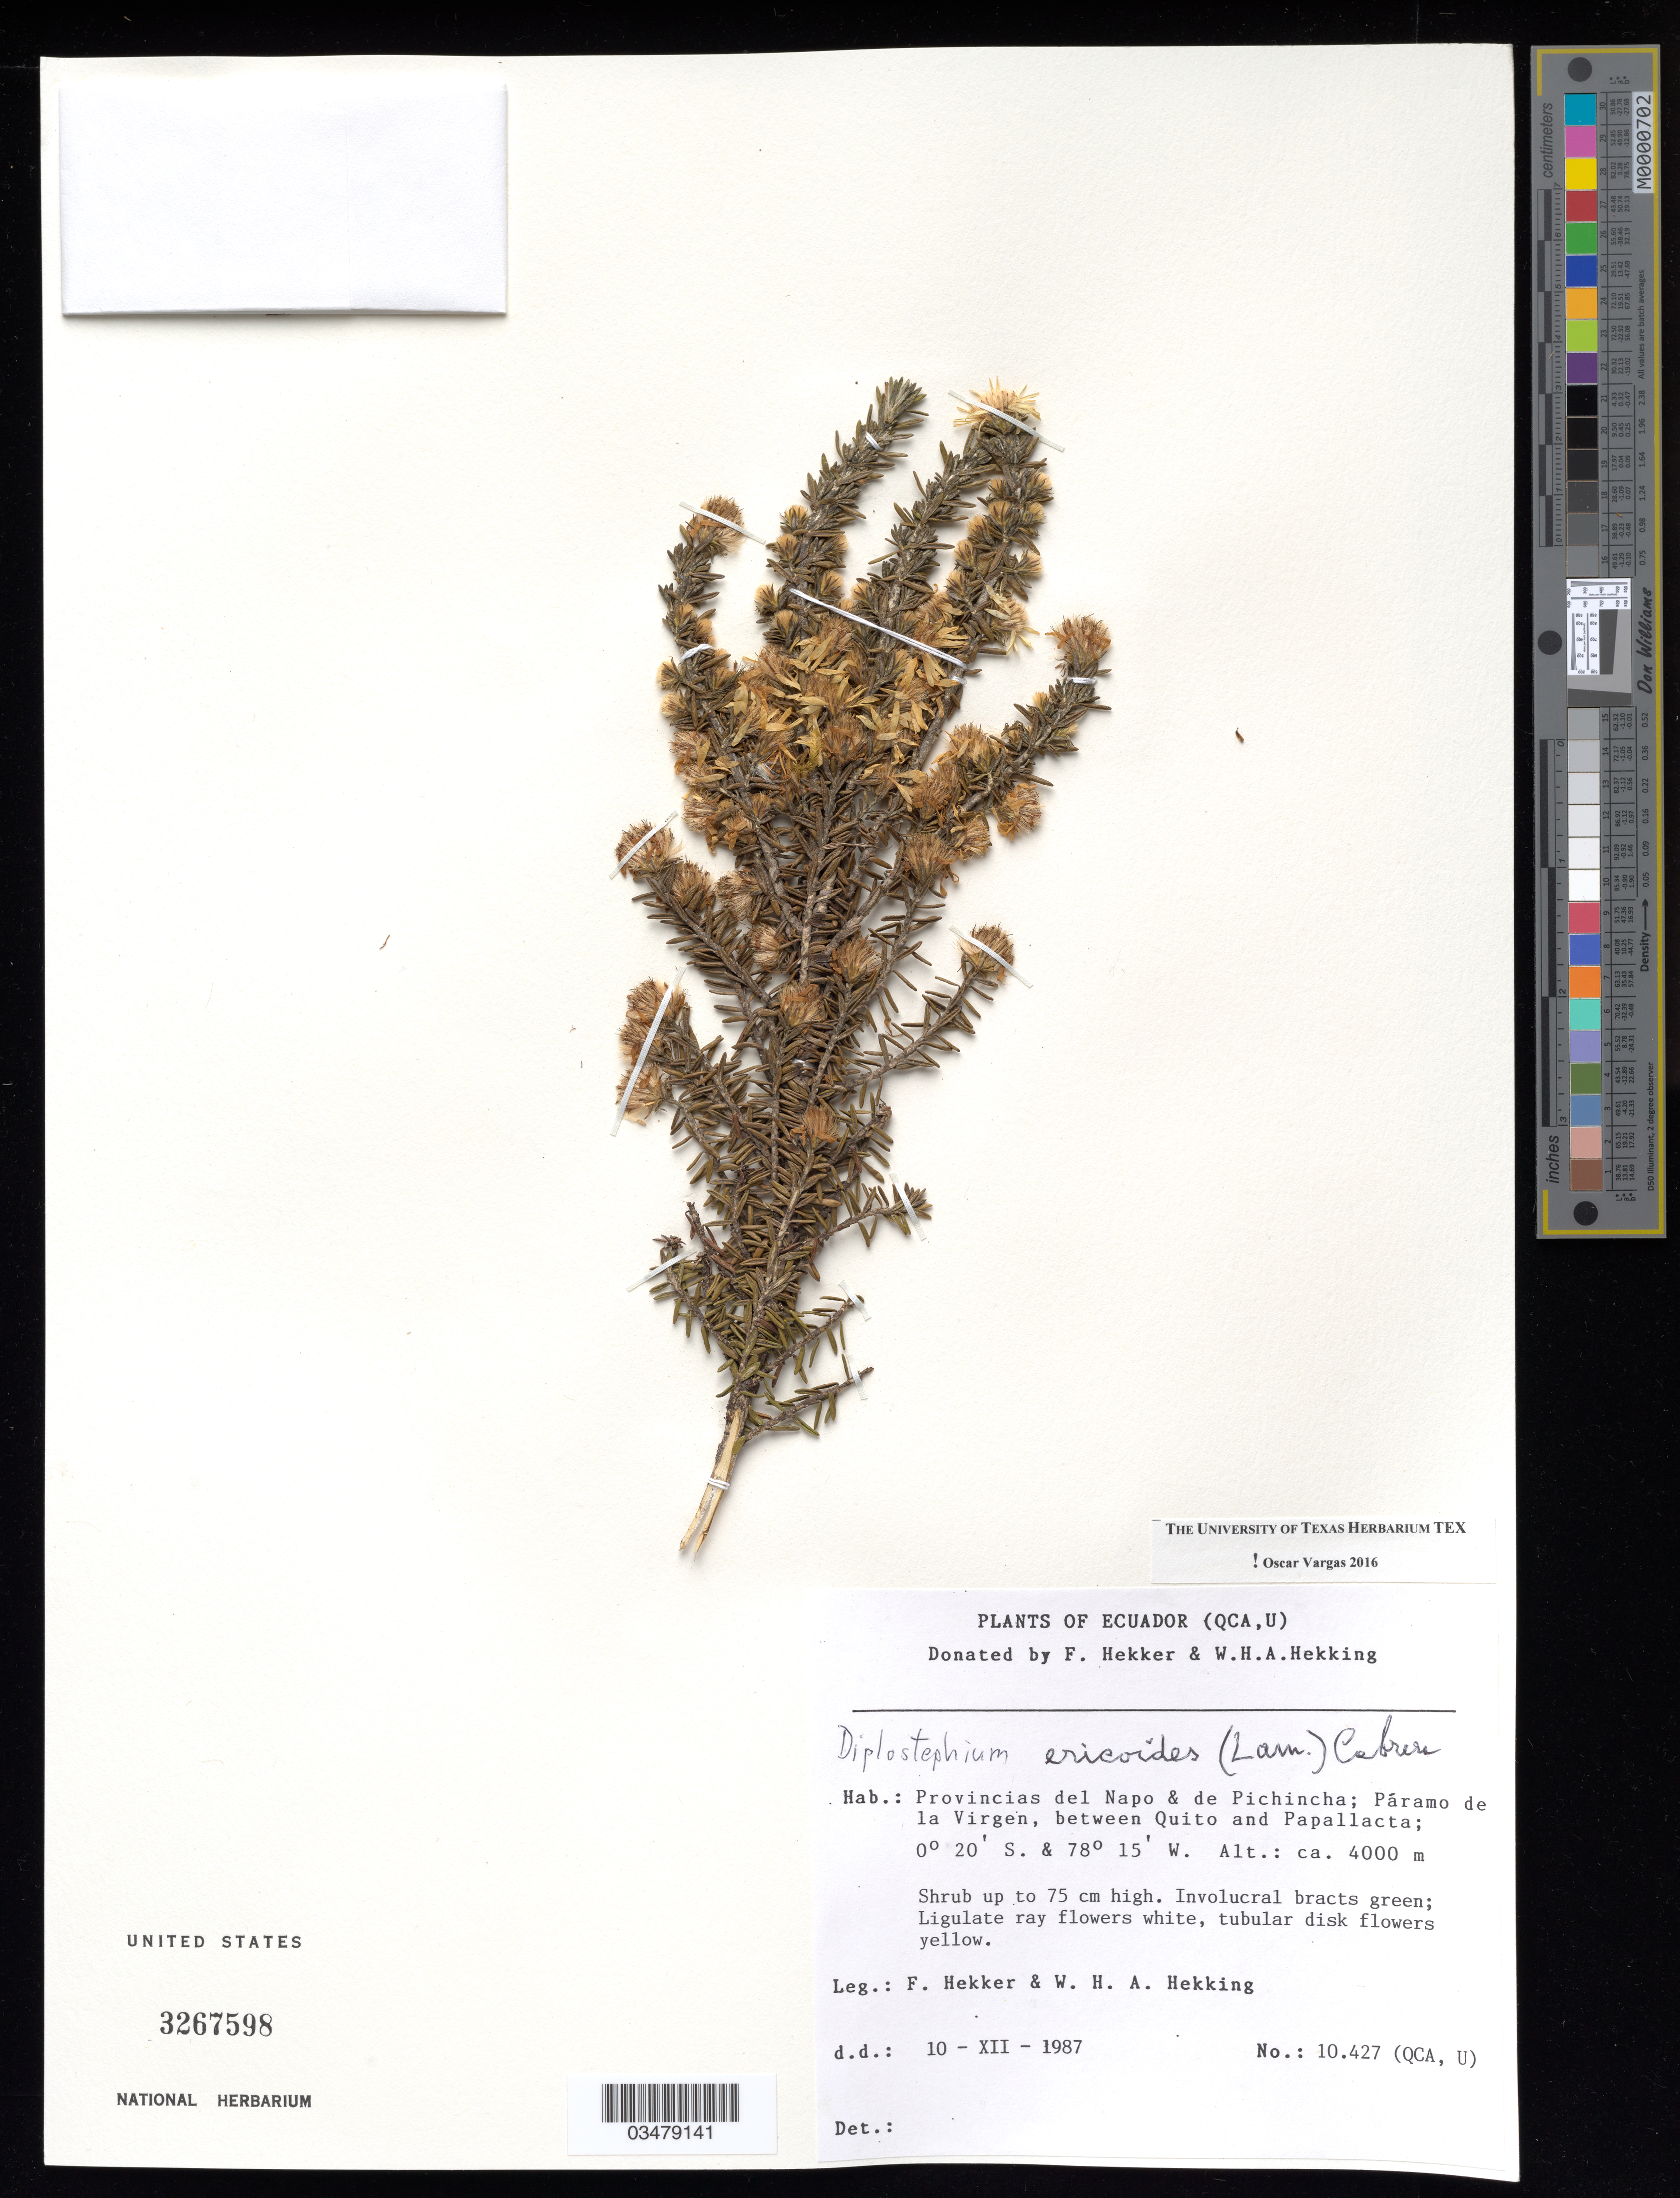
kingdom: Plantae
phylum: Tracheophyta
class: Magnoliopsida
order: Asterales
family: Asteraceae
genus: Diplostephium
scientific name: Diplostephium ericoides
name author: (Lam.) Cabrera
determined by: Vargas, Oscar M.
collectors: F. Hekker & W. H. A. Hekking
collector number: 10427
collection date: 1987-12-10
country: Ecuador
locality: Provincias del Napo & de Pichincha; Páramo de la Virgen, between Quito & Papallacta.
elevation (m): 4000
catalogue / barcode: US 3267598